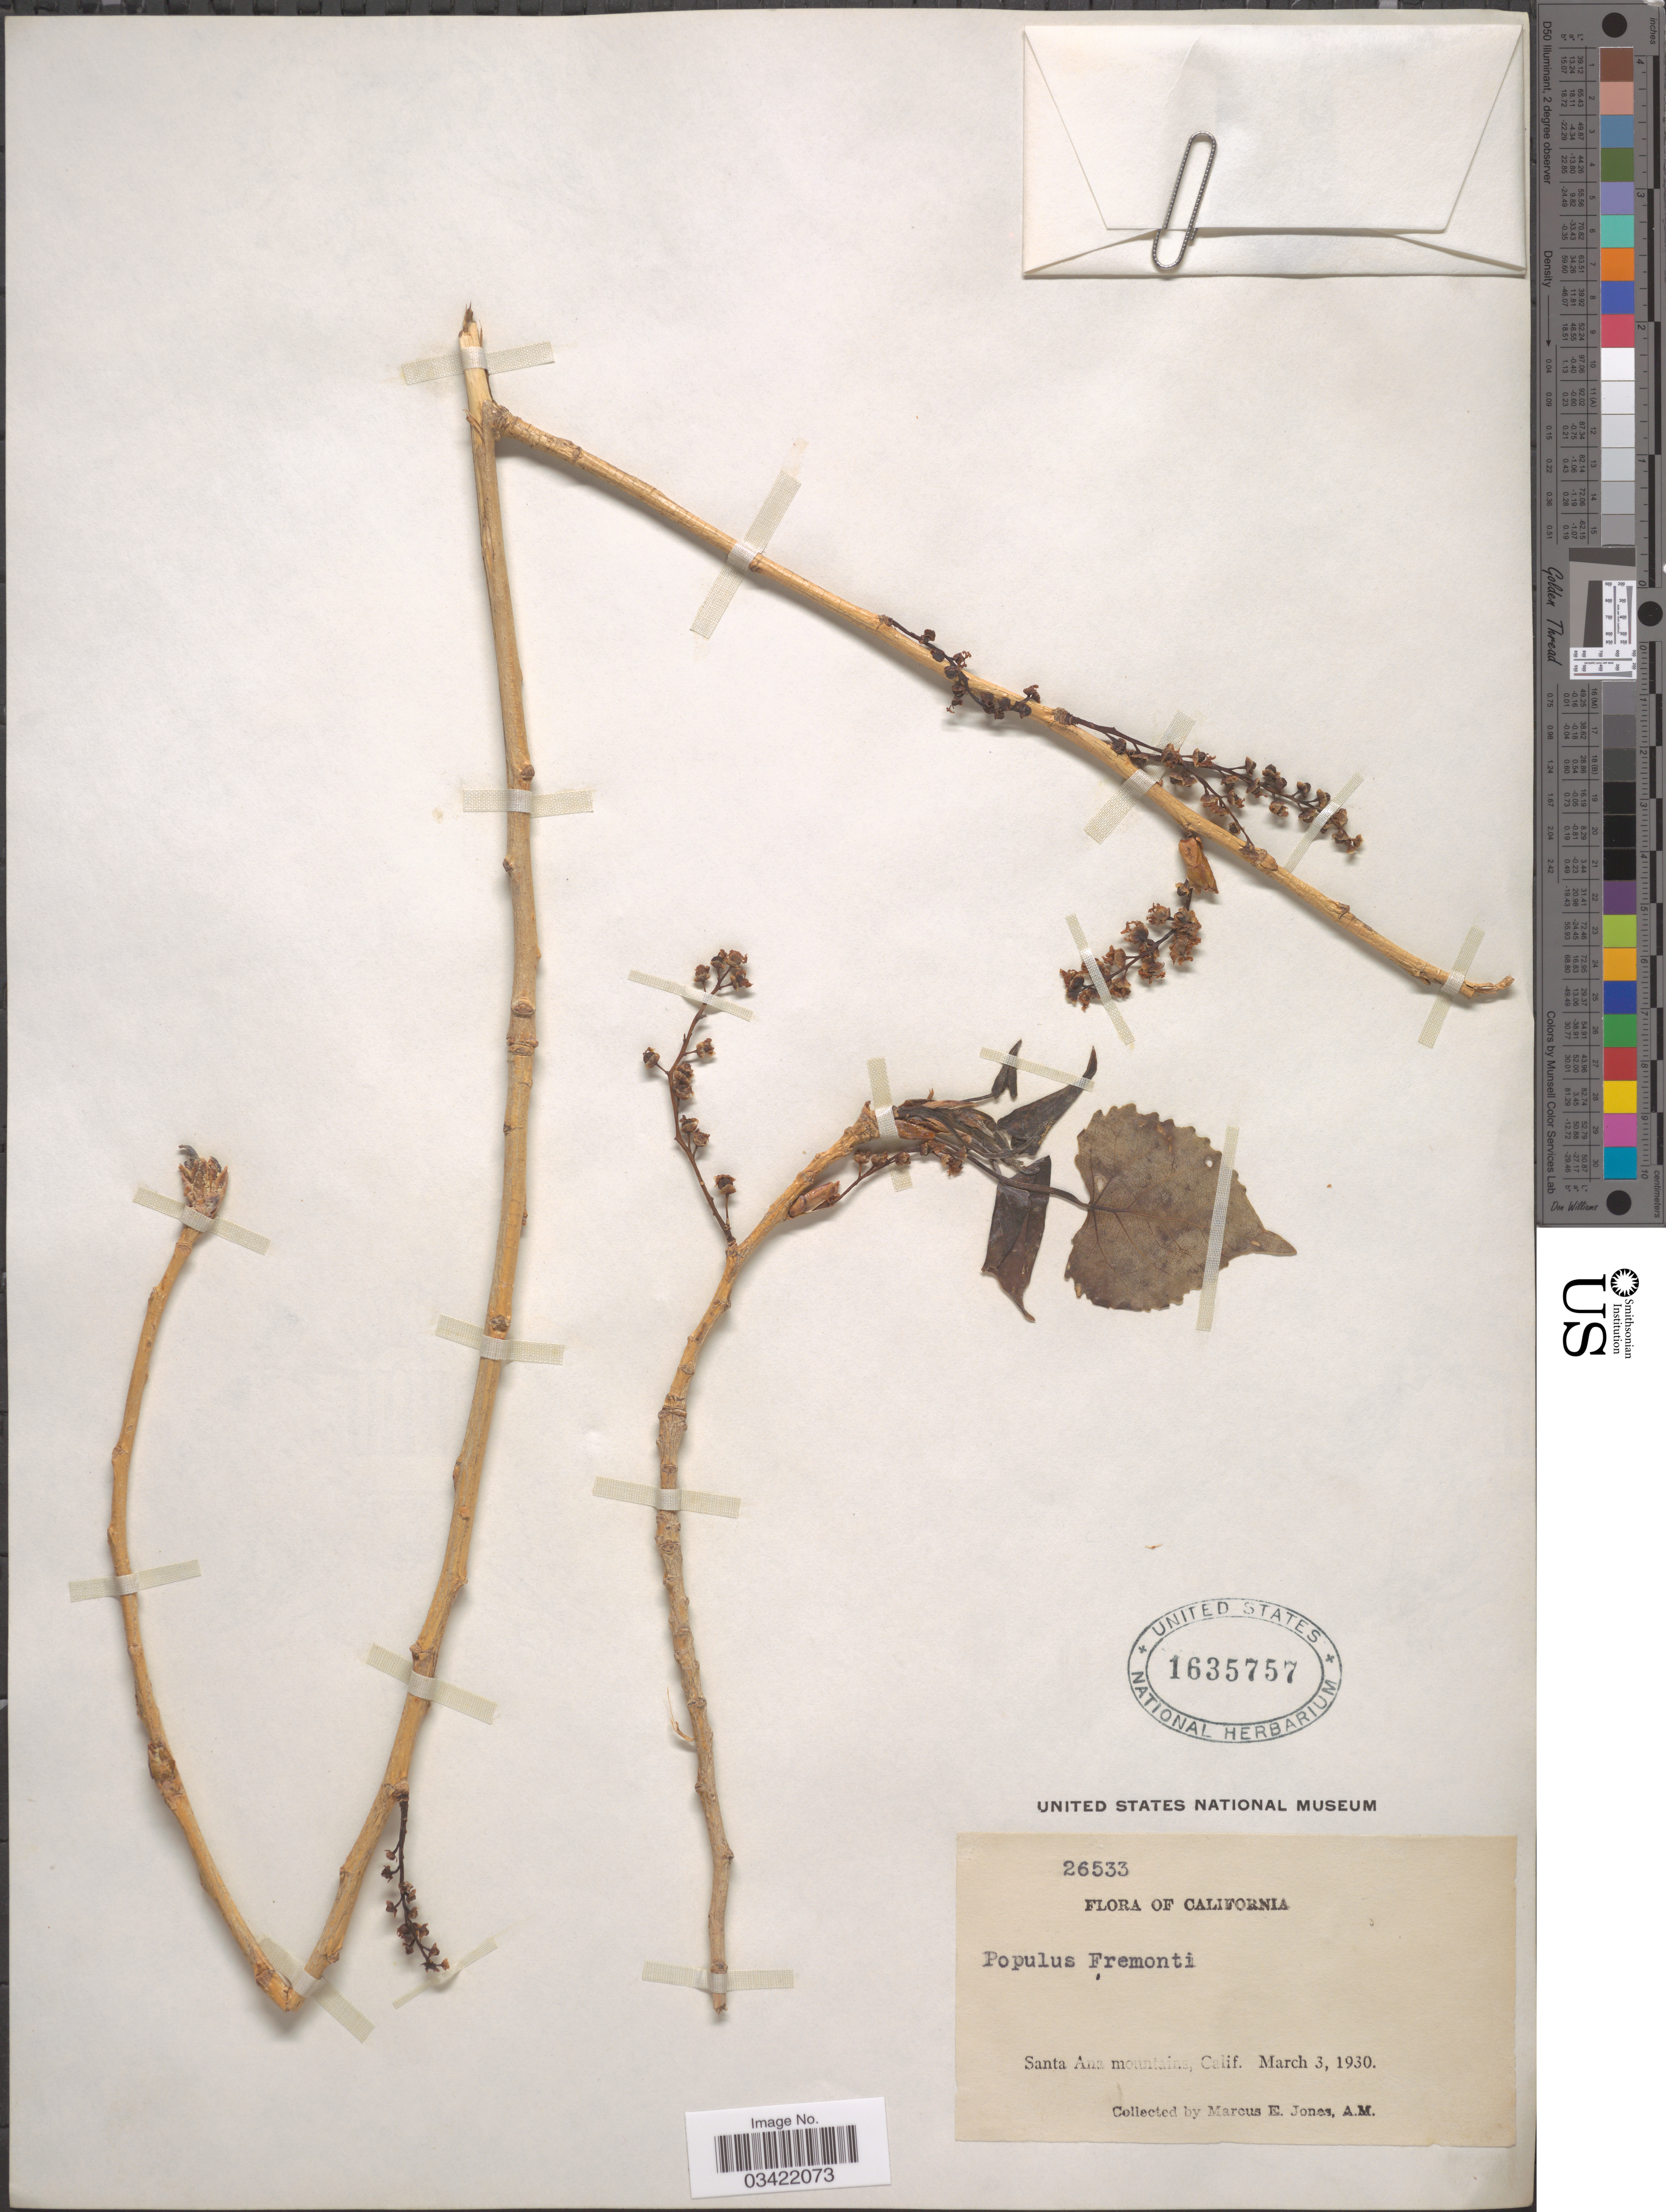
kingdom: Plantae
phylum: Tracheophyta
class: Magnoliopsida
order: Malpighiales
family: Salicaceae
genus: Populus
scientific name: Populus fremontii subsp. fremontii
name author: S. Watson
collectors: M. E. Jones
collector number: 26533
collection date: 1930-03-03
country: United States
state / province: California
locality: Santa Ana mountains.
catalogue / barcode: US 1635757